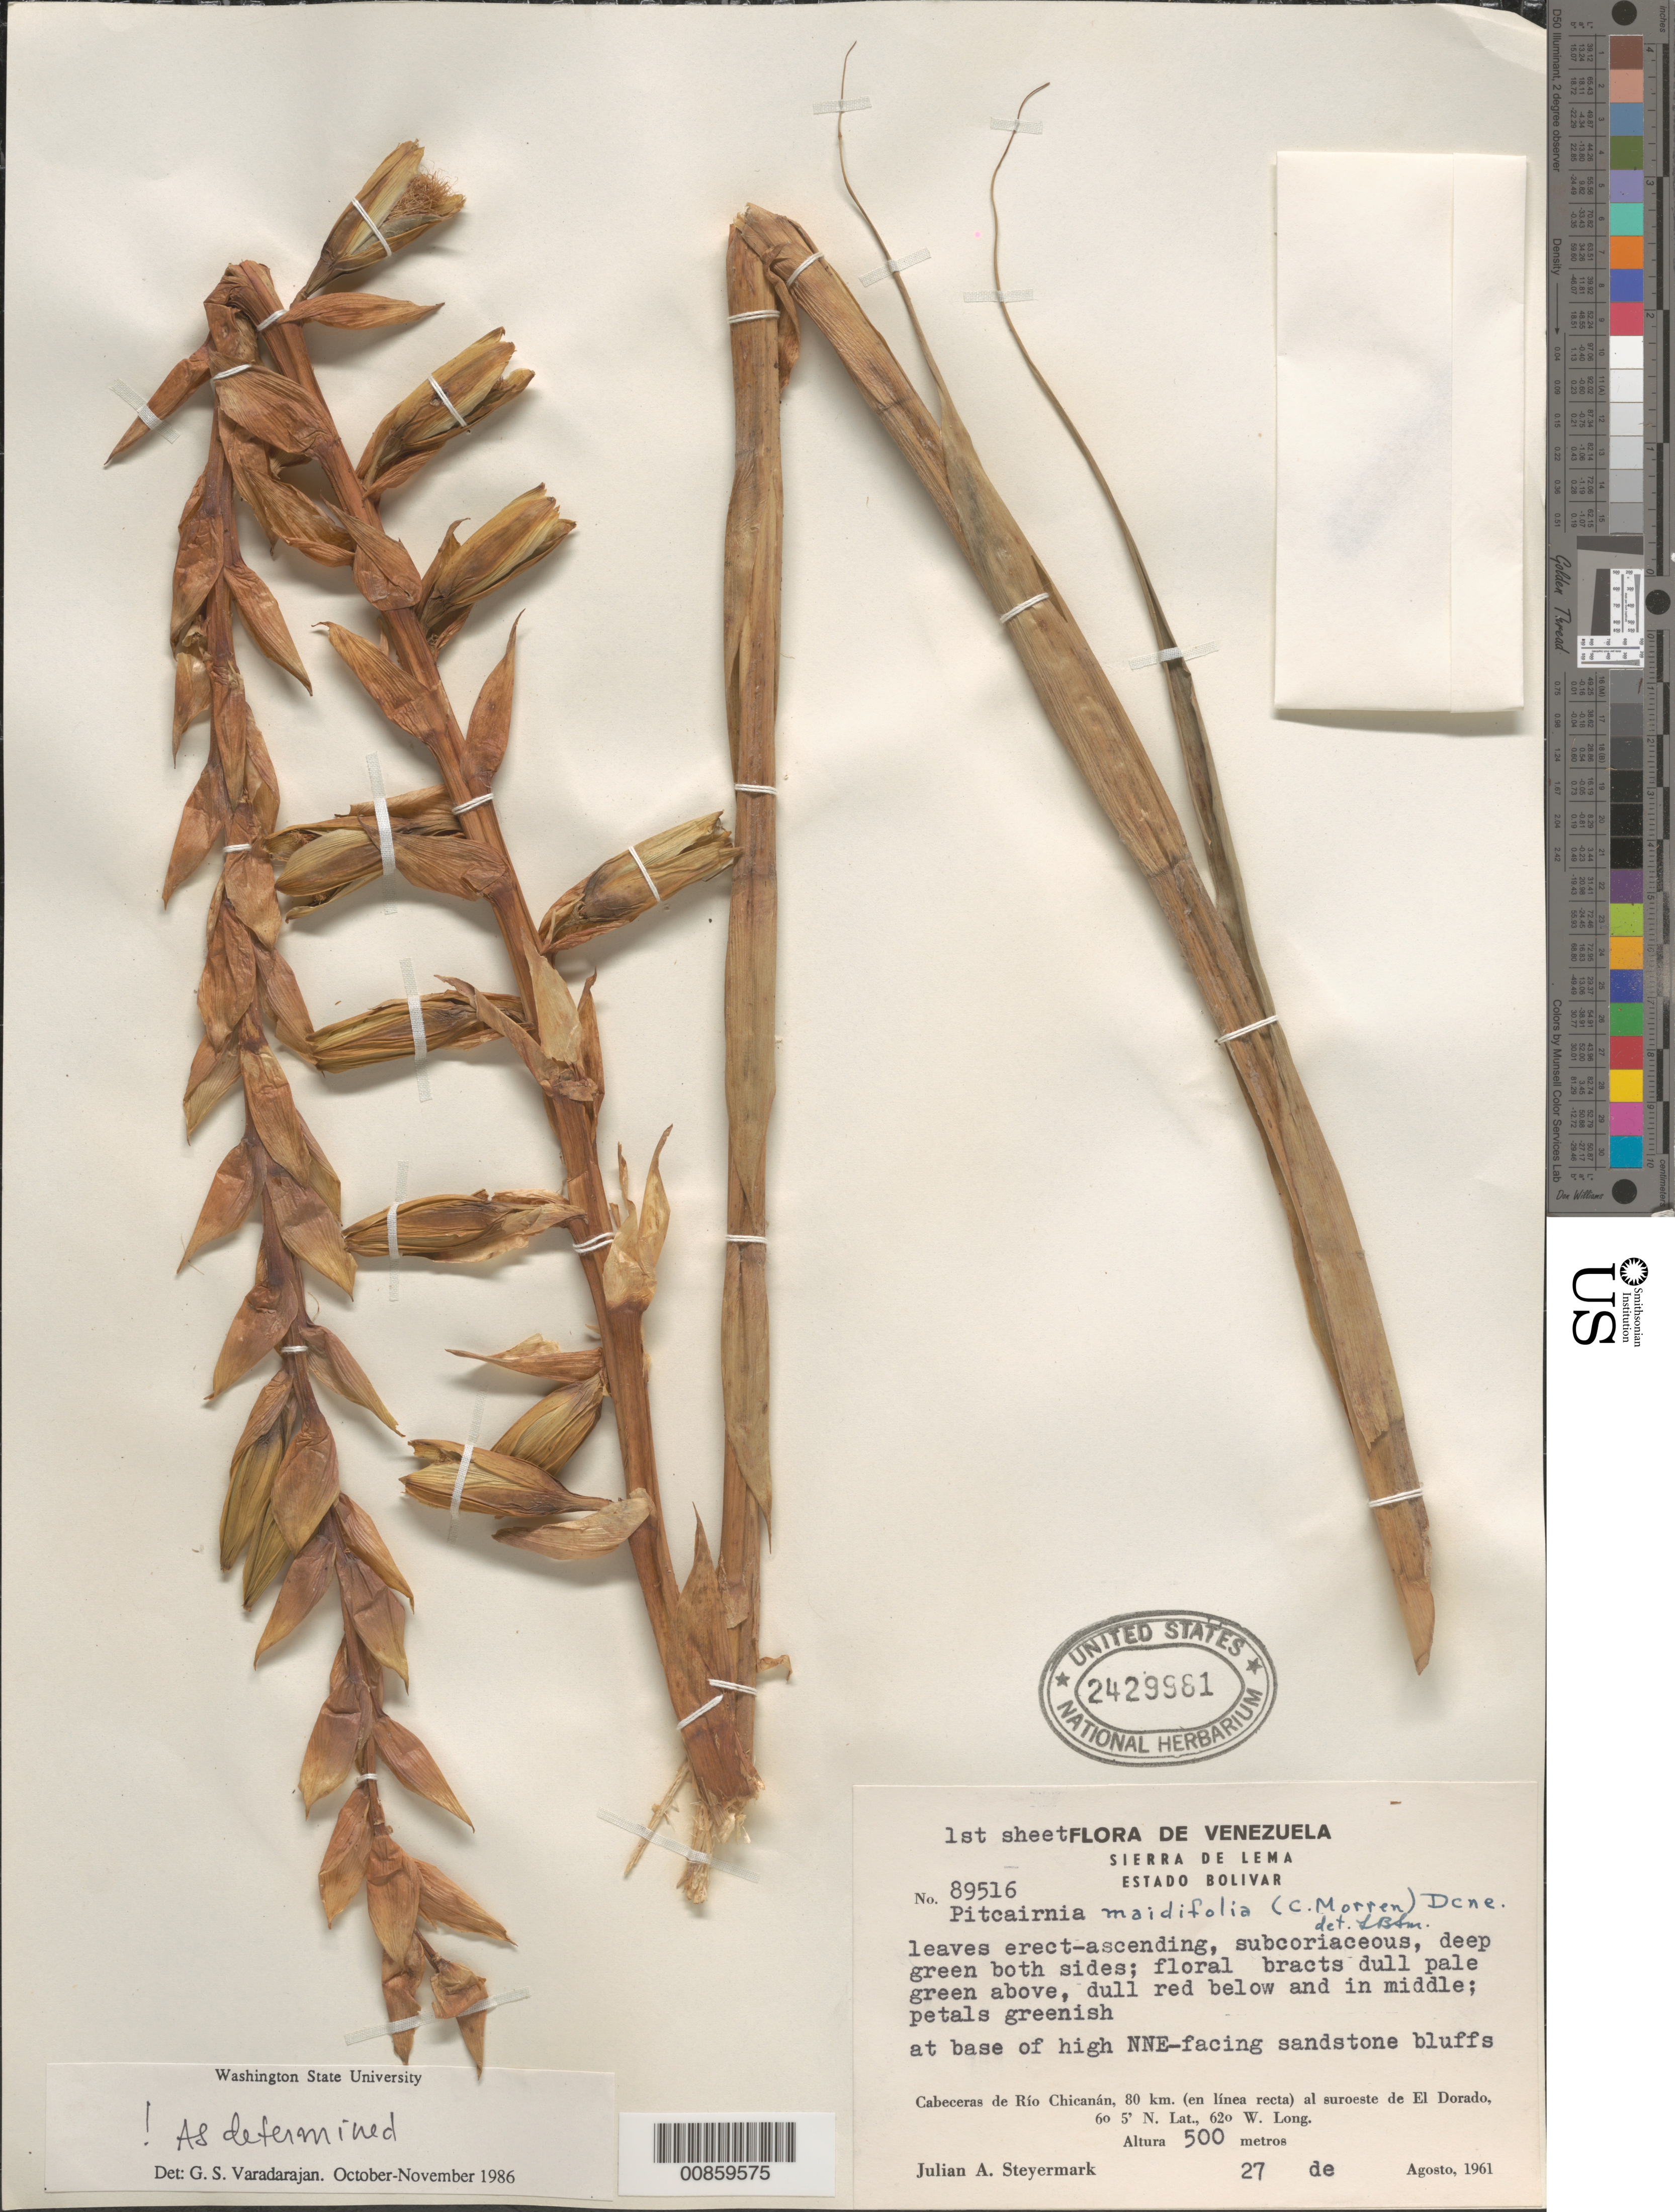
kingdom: Plantae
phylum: Tracheophyta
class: Liliopsida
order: Poales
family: Bromeliaceae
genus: Pitcairnia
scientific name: Pitcairnia maidifolia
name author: (C. Morren) Decne. ex Planch.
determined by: Varadarajan, G. S.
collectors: J. Steyermark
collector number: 89516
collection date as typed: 27-Aug-61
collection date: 1961-08-27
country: Venezuela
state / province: Bolívar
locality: Sierra de Lema, Cabeceras de Río Chicanán, 80 km in straight line to SW of El Dorado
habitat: Headwaters of river; at base of high NNE-facing sandstone bluffs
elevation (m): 500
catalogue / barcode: US 2429981